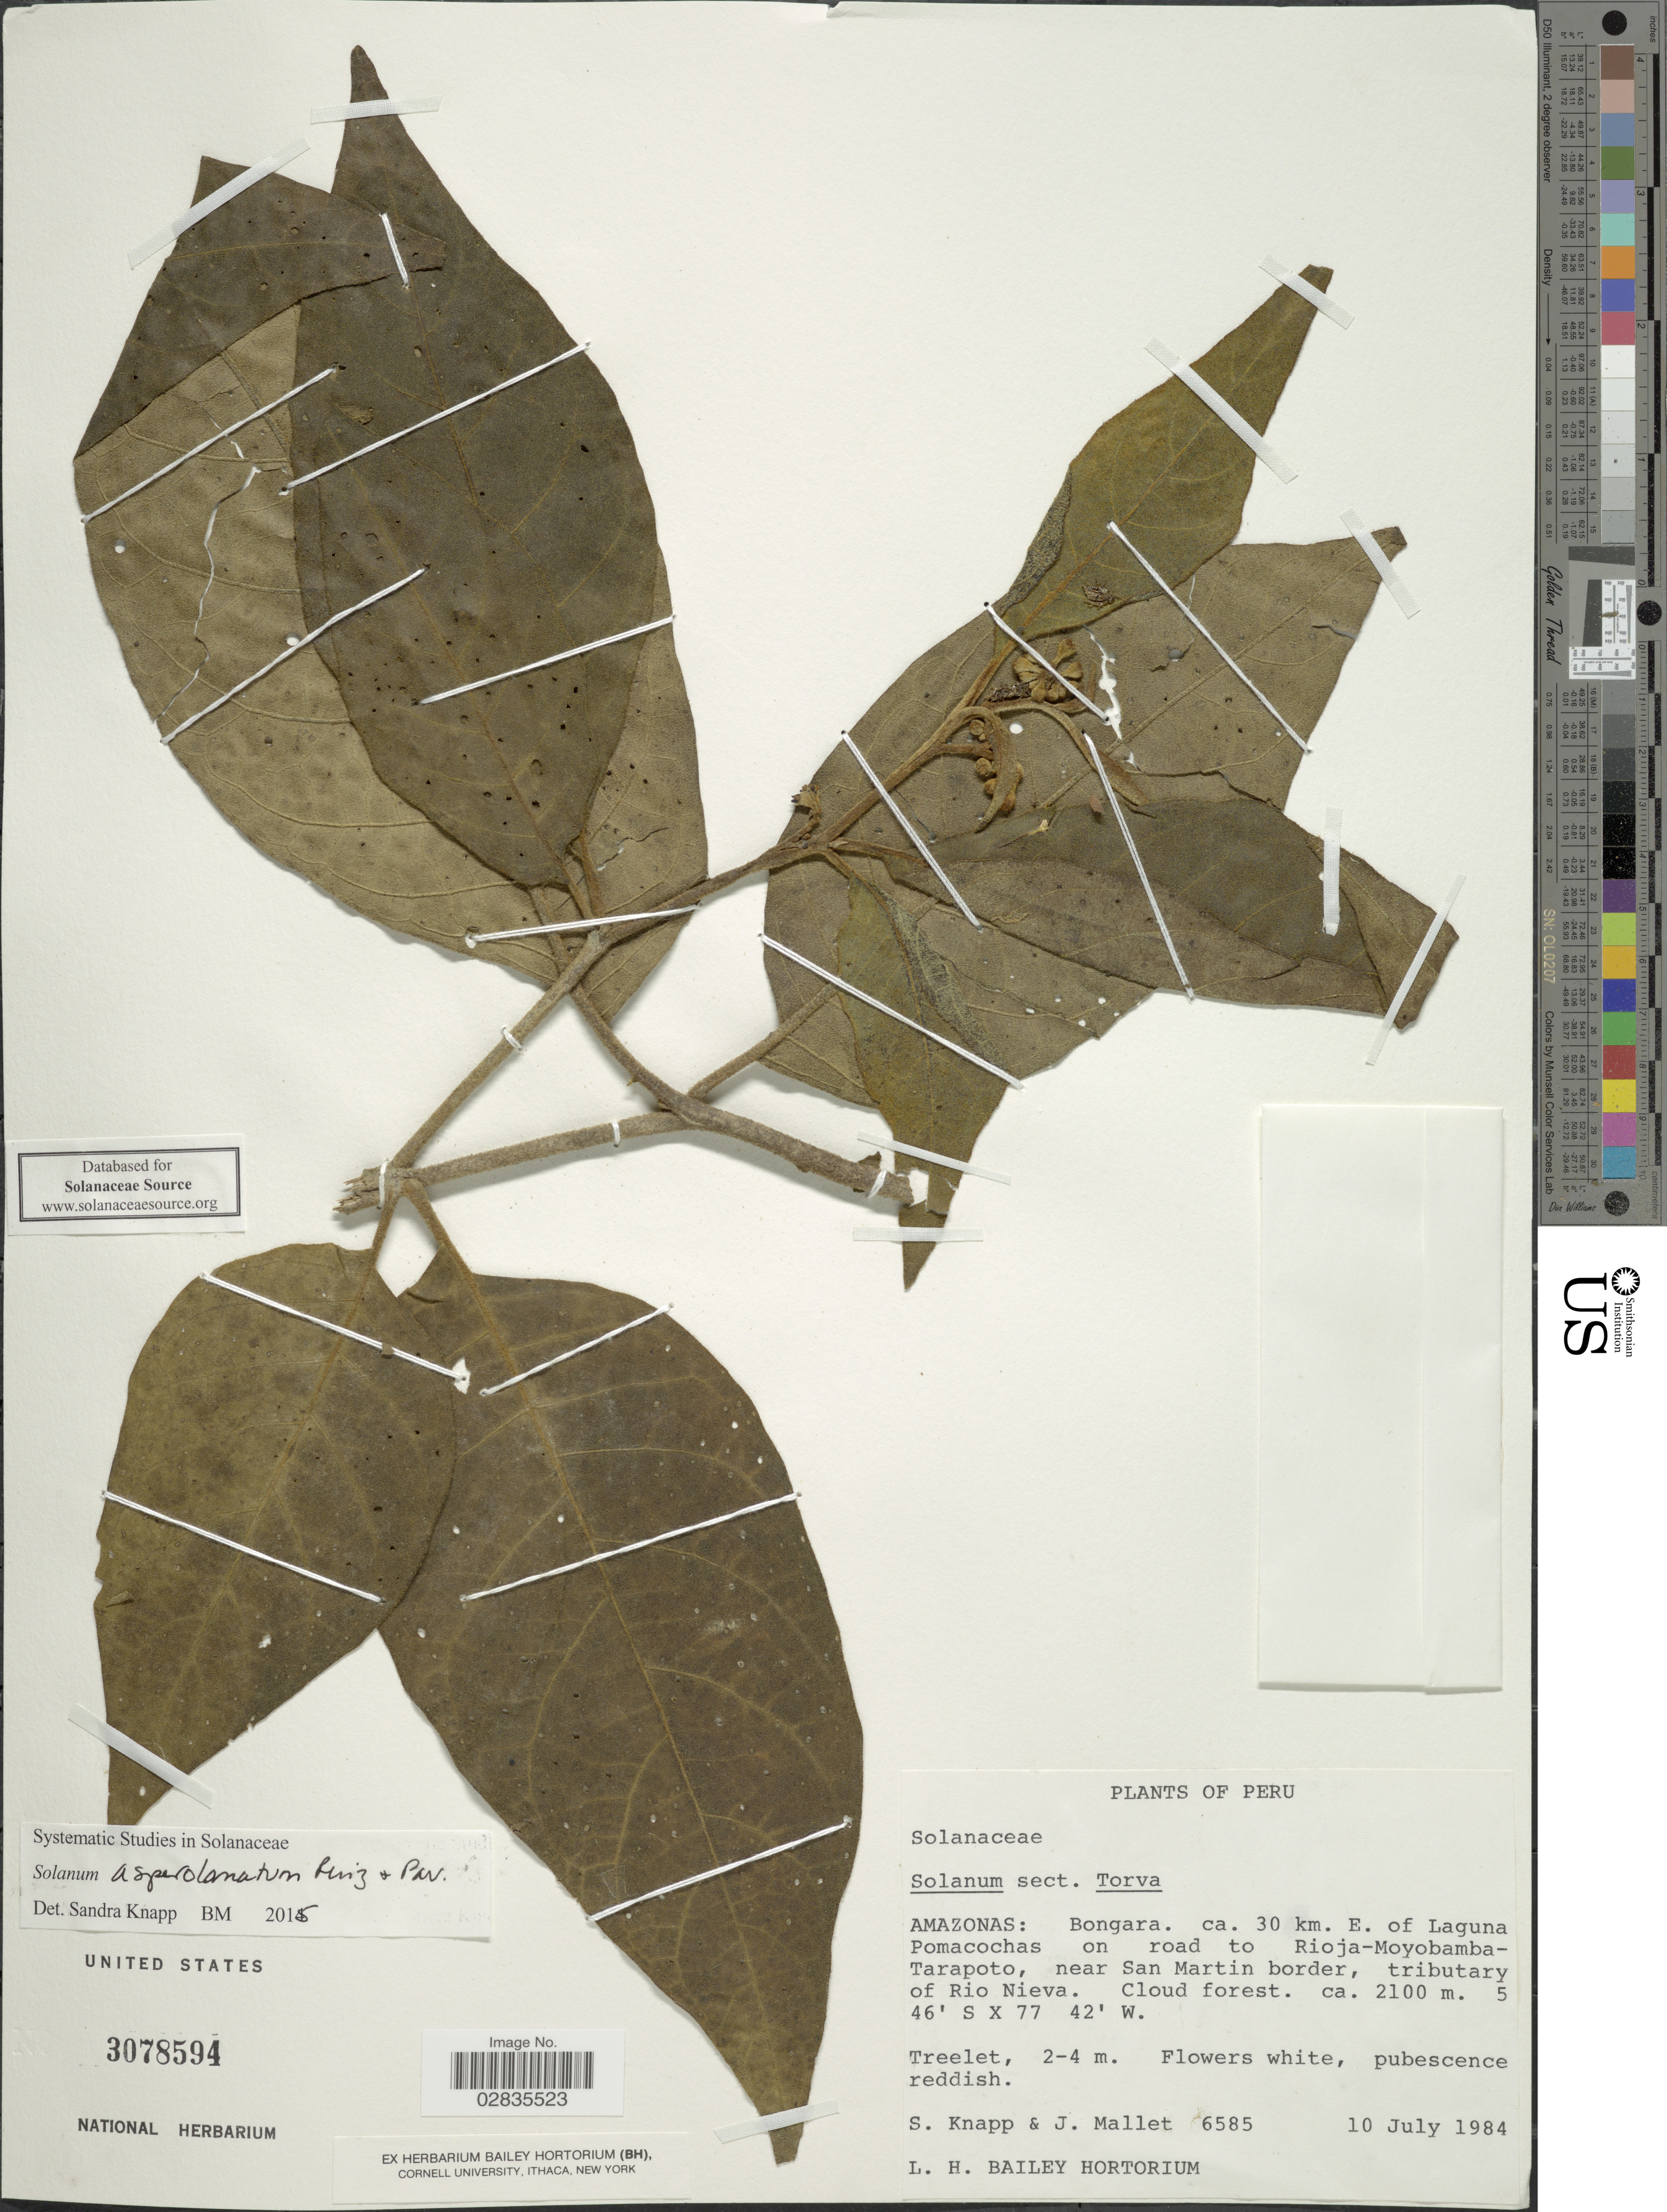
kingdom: Plantae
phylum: Tracheophyta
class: Magnoliopsida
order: Solanales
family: Solanaceae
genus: Solanum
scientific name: Solanum asperolanatum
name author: Ruiz & Pav.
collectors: S. Knapp & J. Mallet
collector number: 6585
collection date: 1984-07-10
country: Peru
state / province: Amazonas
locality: Bongara, ca. 30 km. E. of Laguna Pomacochas on road to Rioja-Moyobamba-Tarapoto, near San Martin border, tributary of Rio Nieva.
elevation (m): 2100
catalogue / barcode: US 3078594